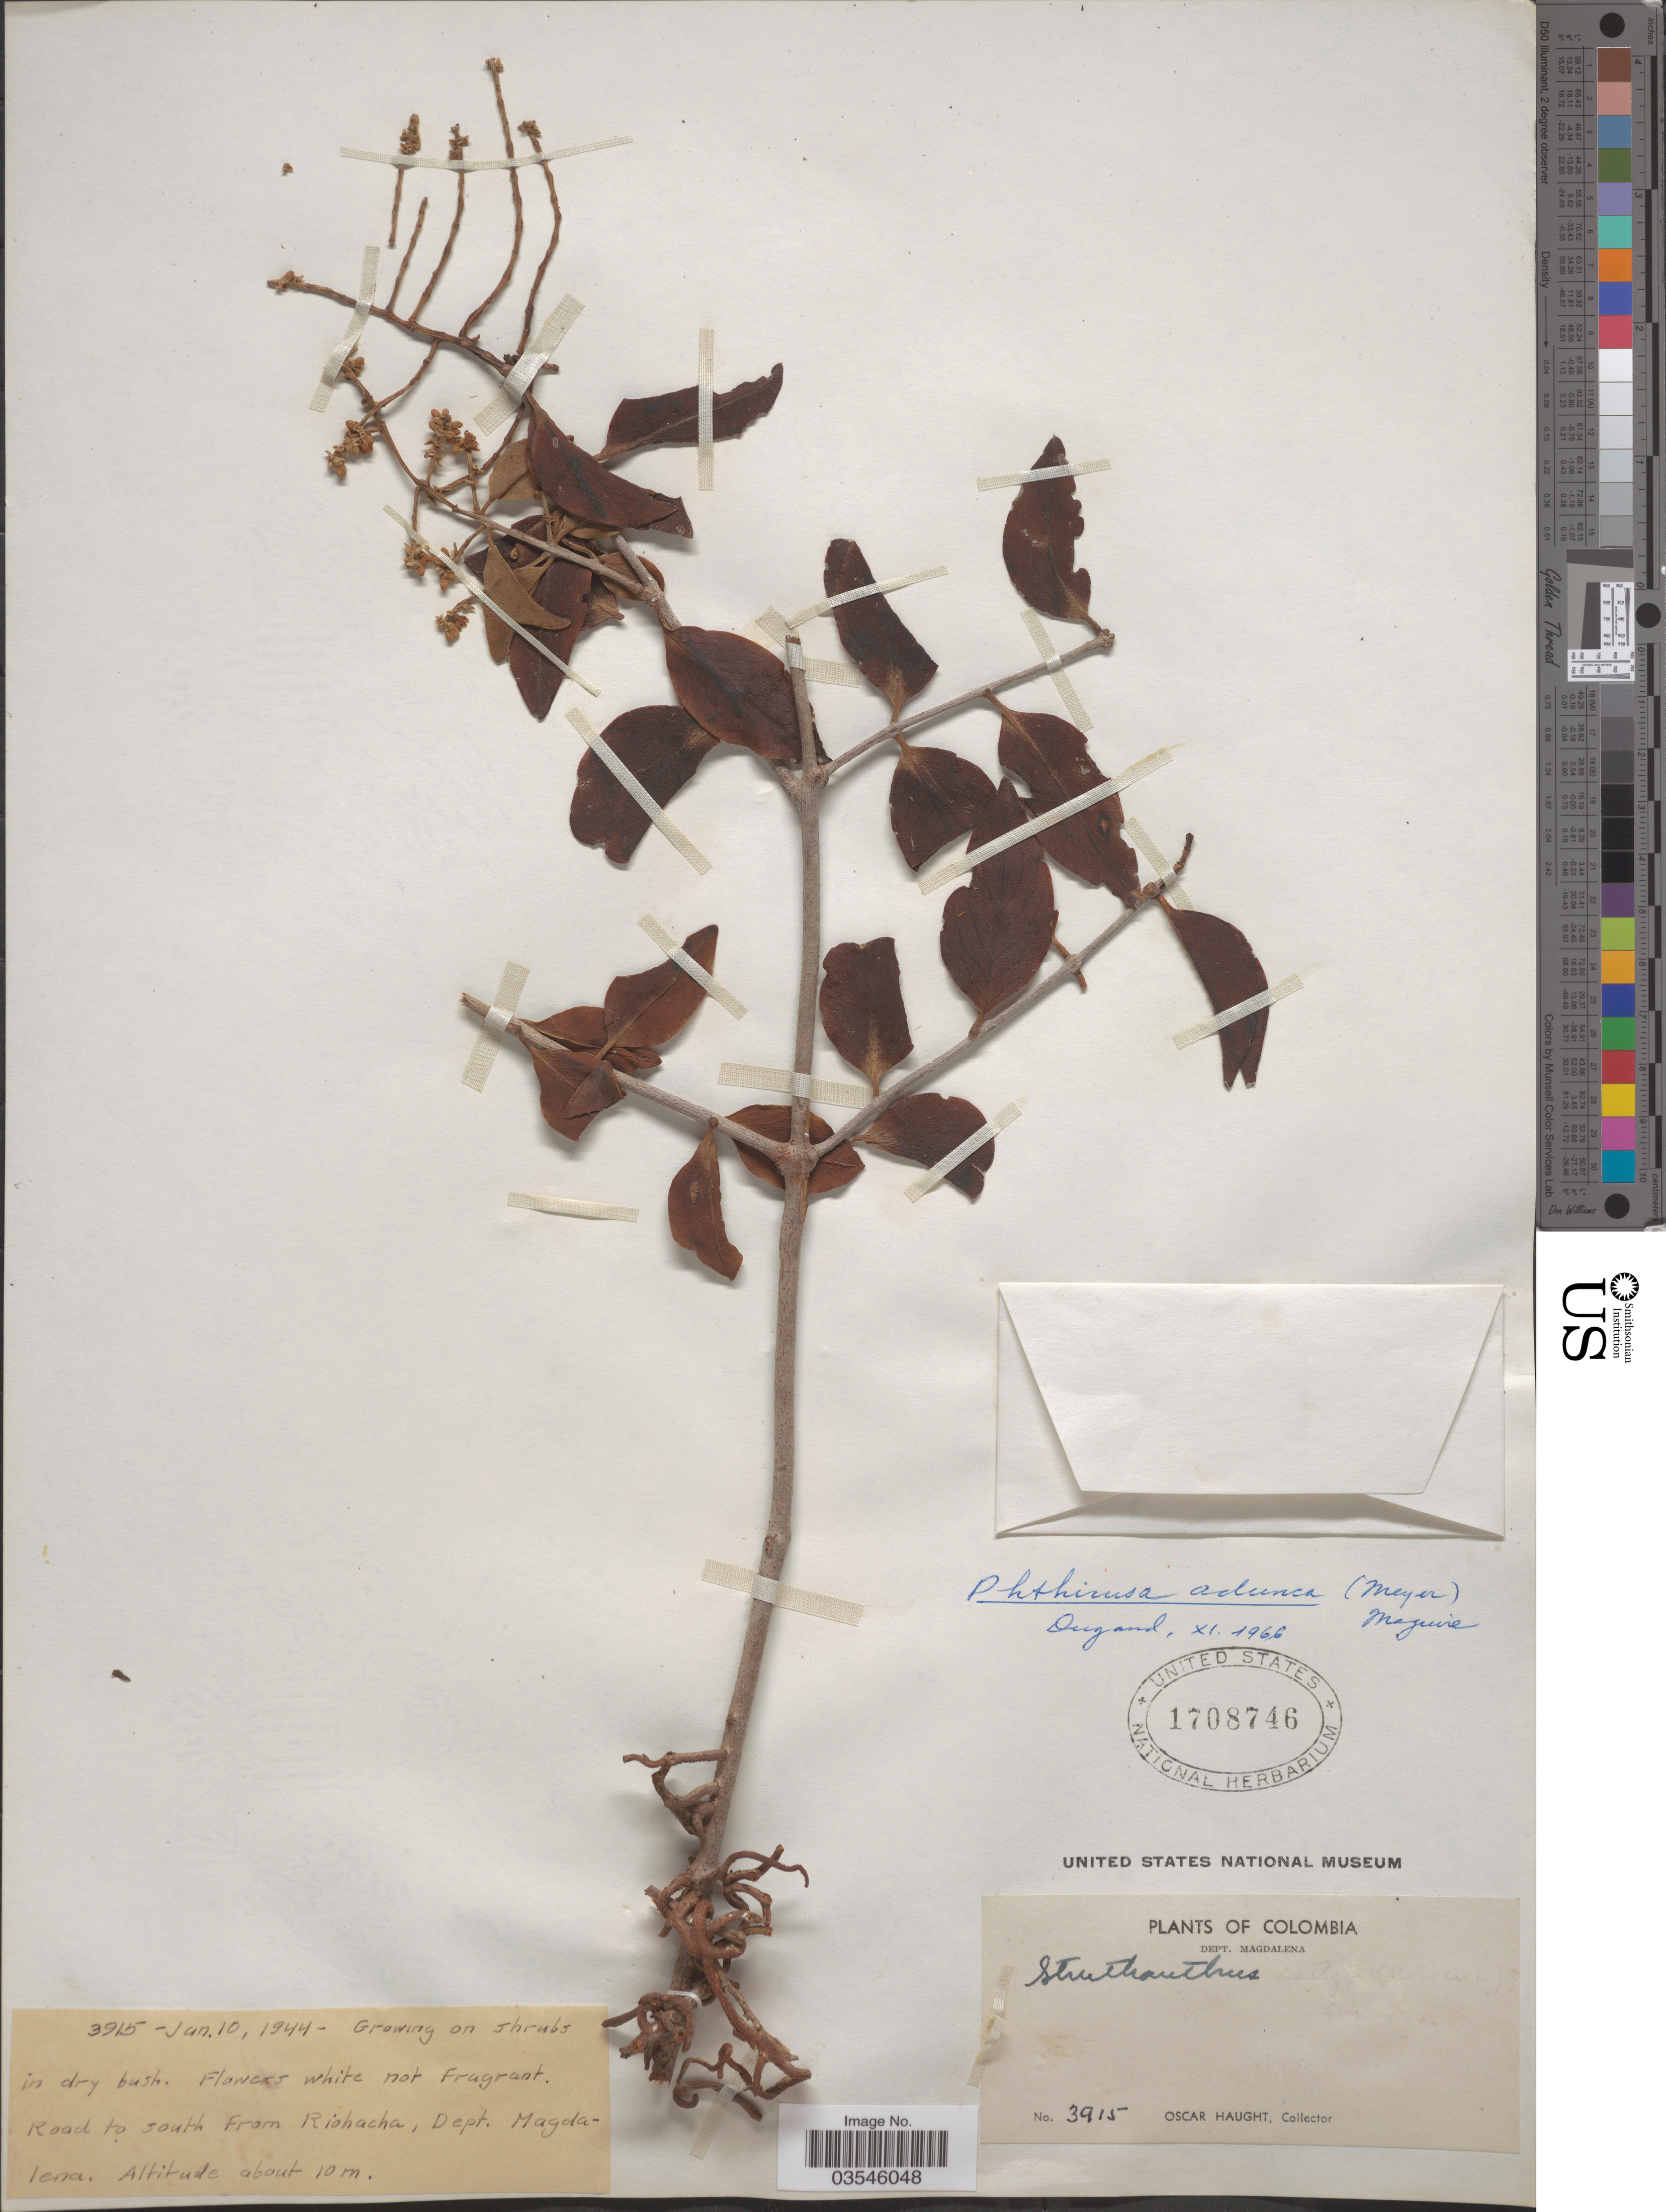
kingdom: Plantae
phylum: Tracheophyta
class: Magnoliopsida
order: Santalales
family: Loranthaceae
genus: Phthirusa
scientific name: Phthirusa adunca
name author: (G. Mey.) Maguire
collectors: O. Haught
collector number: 3915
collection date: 1944-01-10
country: Colombia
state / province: Magdalena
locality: Dept. Magdalena. Road to South from Riohacha.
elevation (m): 10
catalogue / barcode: US 1708746